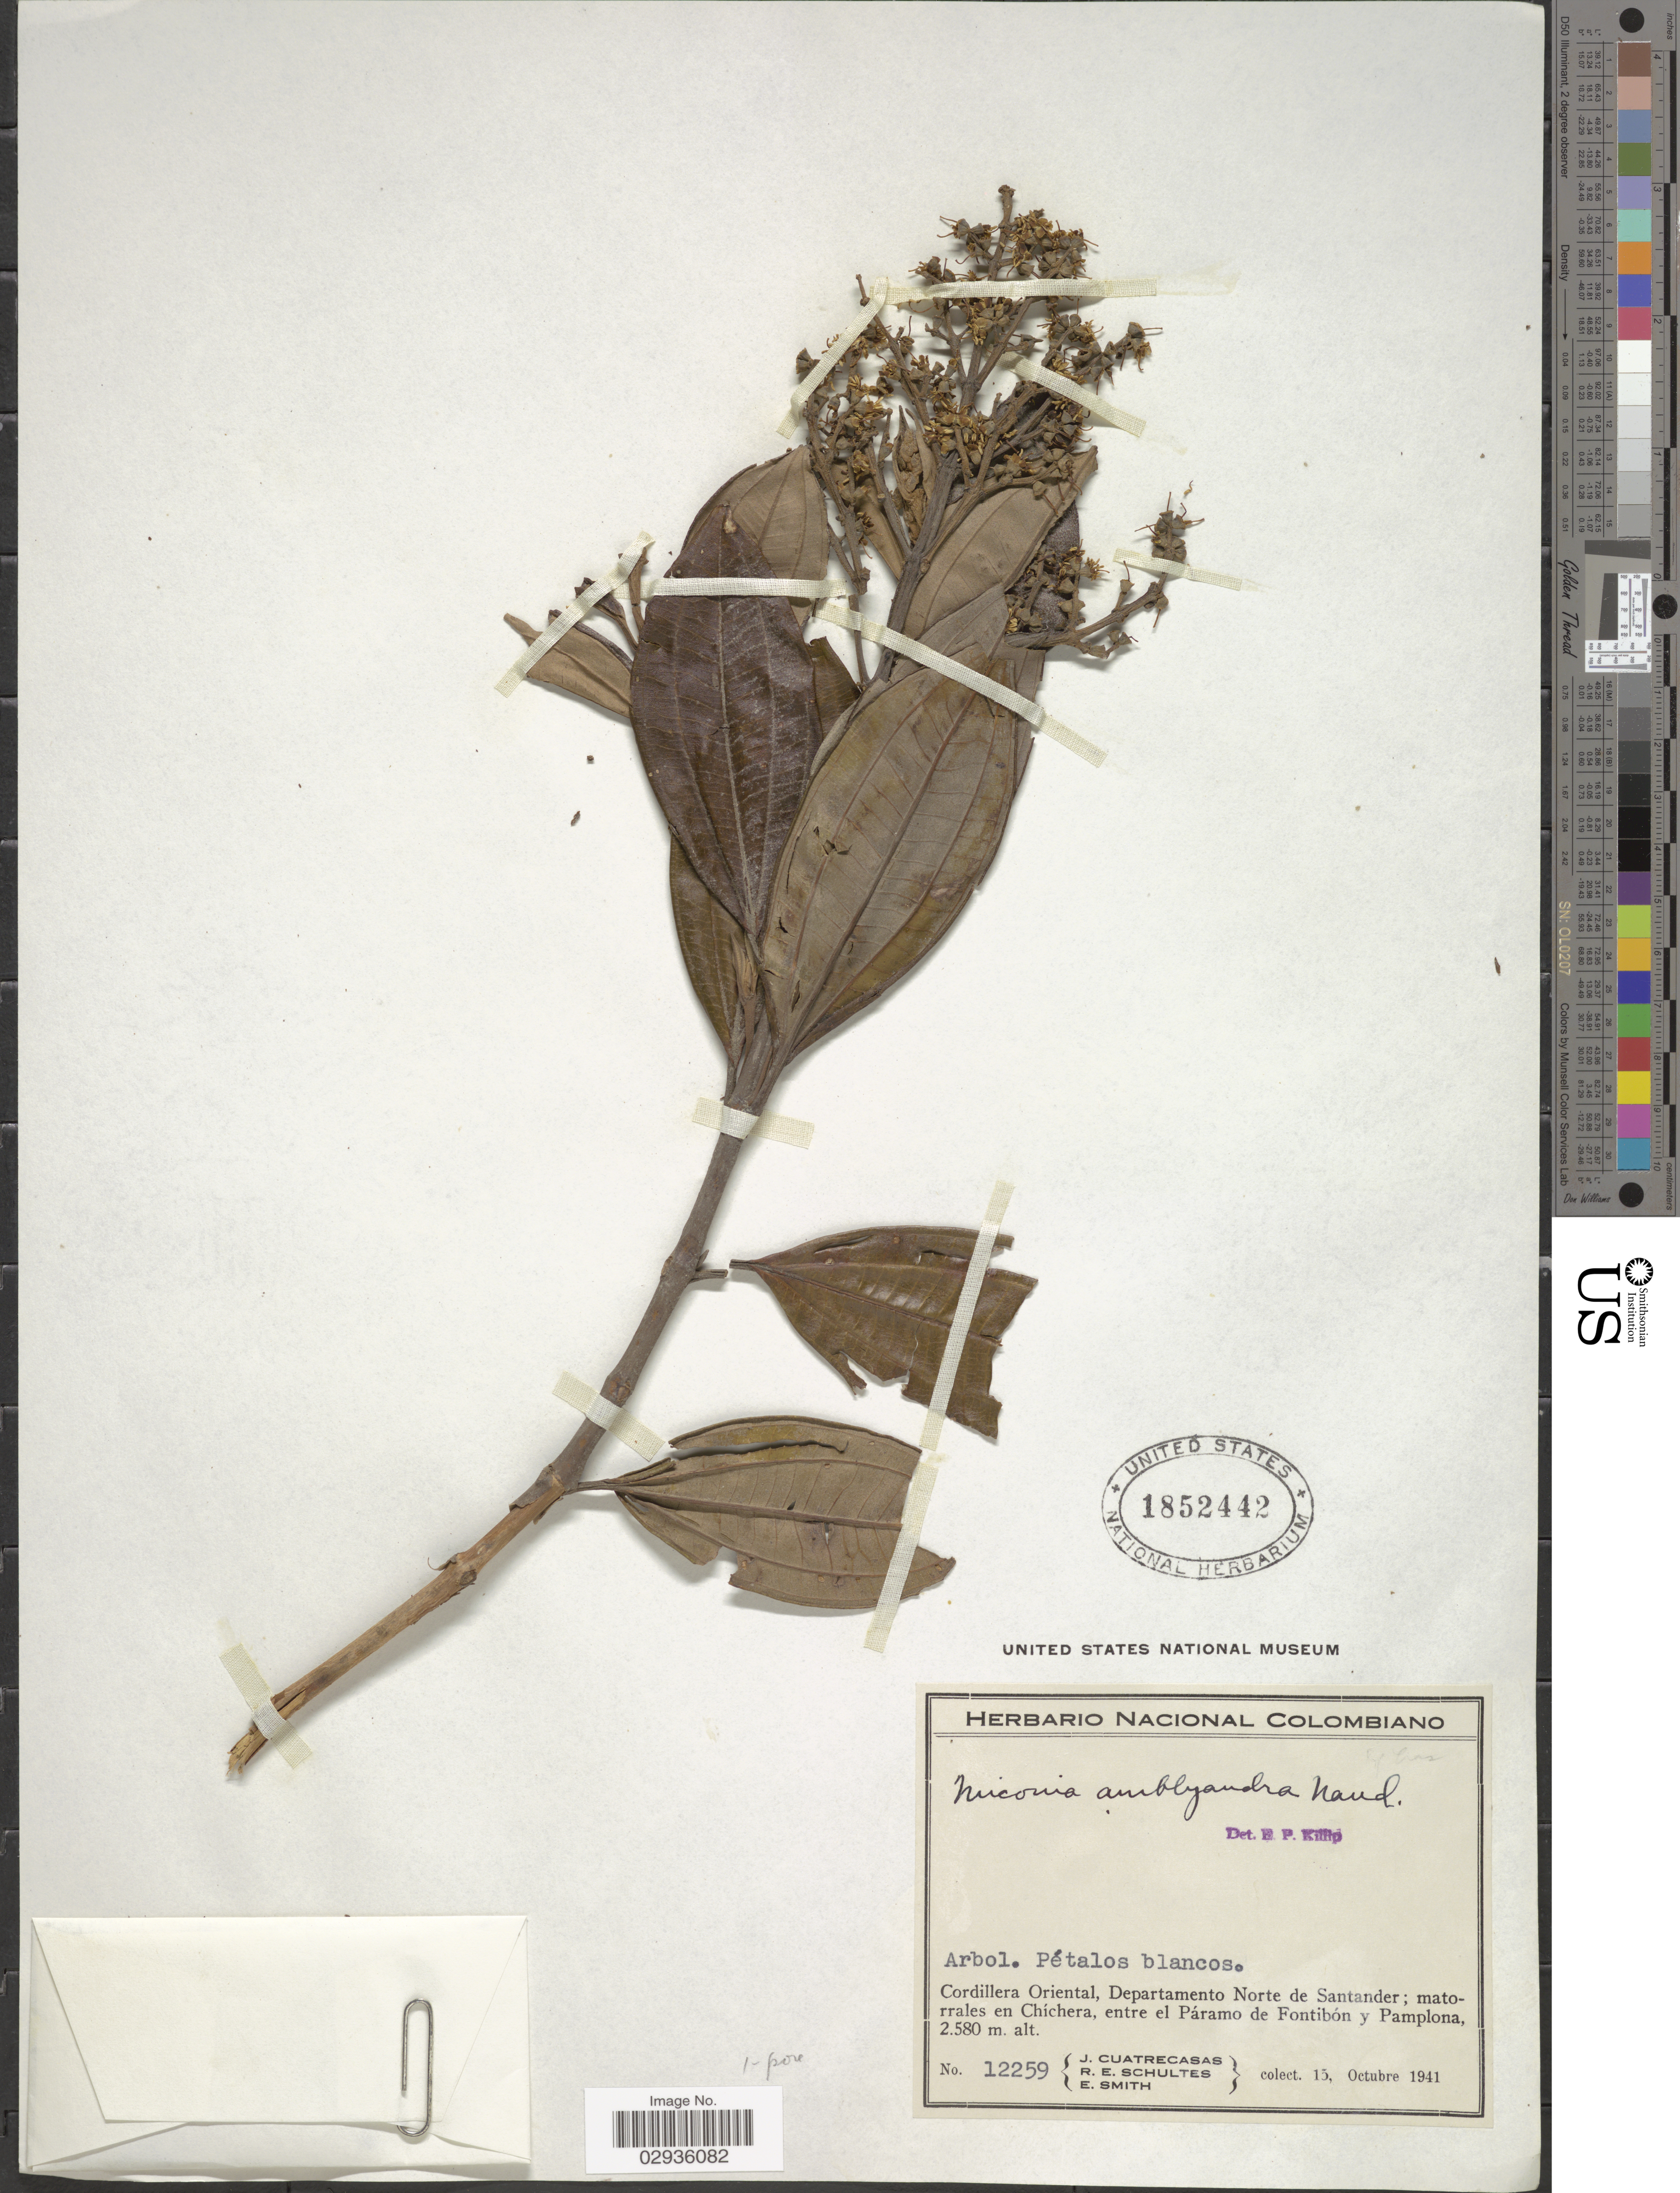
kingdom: Plantae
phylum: Tracheophyta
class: Magnoliopsida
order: Myrtales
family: Melastomataceae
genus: Miconia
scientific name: Miconia amblyandra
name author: Naudin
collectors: J. Cuatrecasas, R. E. Schultes & E. Smith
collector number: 12259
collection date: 1941-10-15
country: Colombia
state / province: Norte de Santander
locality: Cordillera Oriental, Departamento Norte de Santander; matorrales en Chíchera, entre el Páramo de Fontibón y Pamplona.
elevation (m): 2580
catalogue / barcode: US 1852442